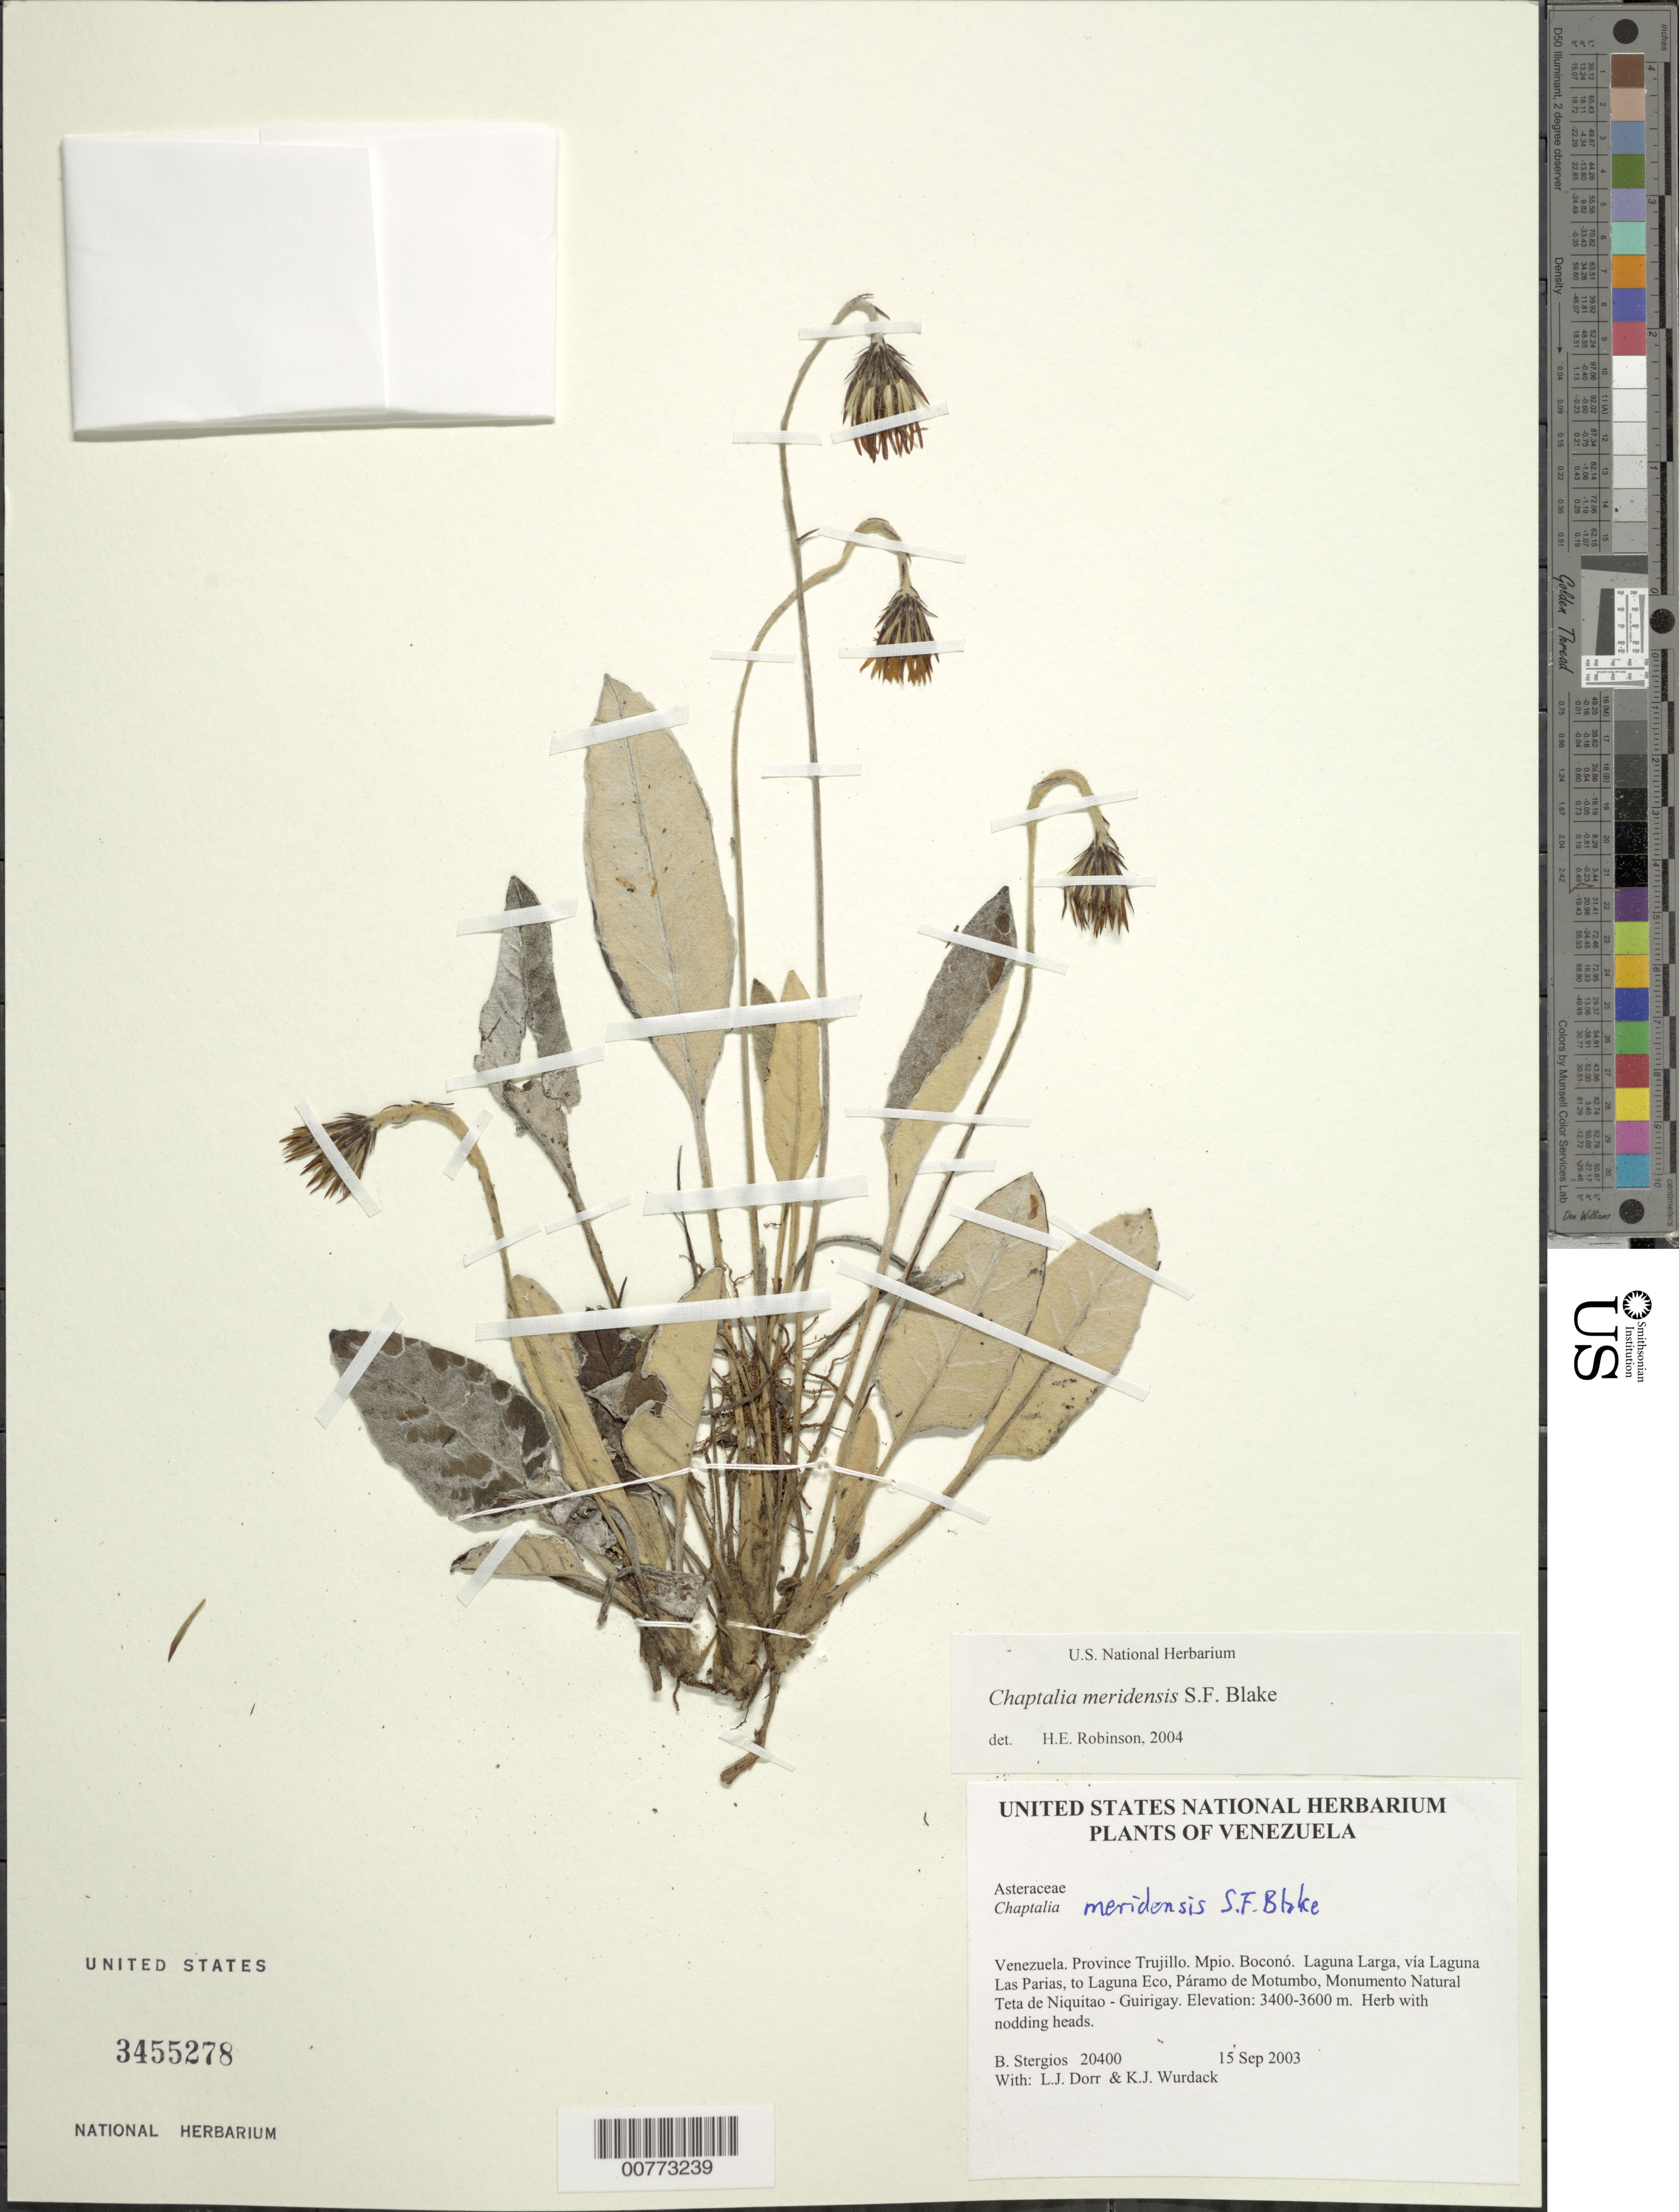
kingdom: Plantae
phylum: Tracheophyta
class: Magnoliopsida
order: Asterales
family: Asteraceae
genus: Chaptalia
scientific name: Chaptalia meridensis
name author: S.F. Blake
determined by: Robinson, Harold E., (US)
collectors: B. G. Stergios, L. J. Dorr & K. Wurdack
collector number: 20400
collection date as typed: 15 Sep 2003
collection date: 2003-09-15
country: Venezuela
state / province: Trujillo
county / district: Boconó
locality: Laguna Larga, vía Laguna Las Parias, to Laguna Eco, Páramo de Motumbo, Monumento Natural Teta de Niquitao - Guirigay.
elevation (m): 3400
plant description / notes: F, NY, PORT, TEX, US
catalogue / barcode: US 3455278